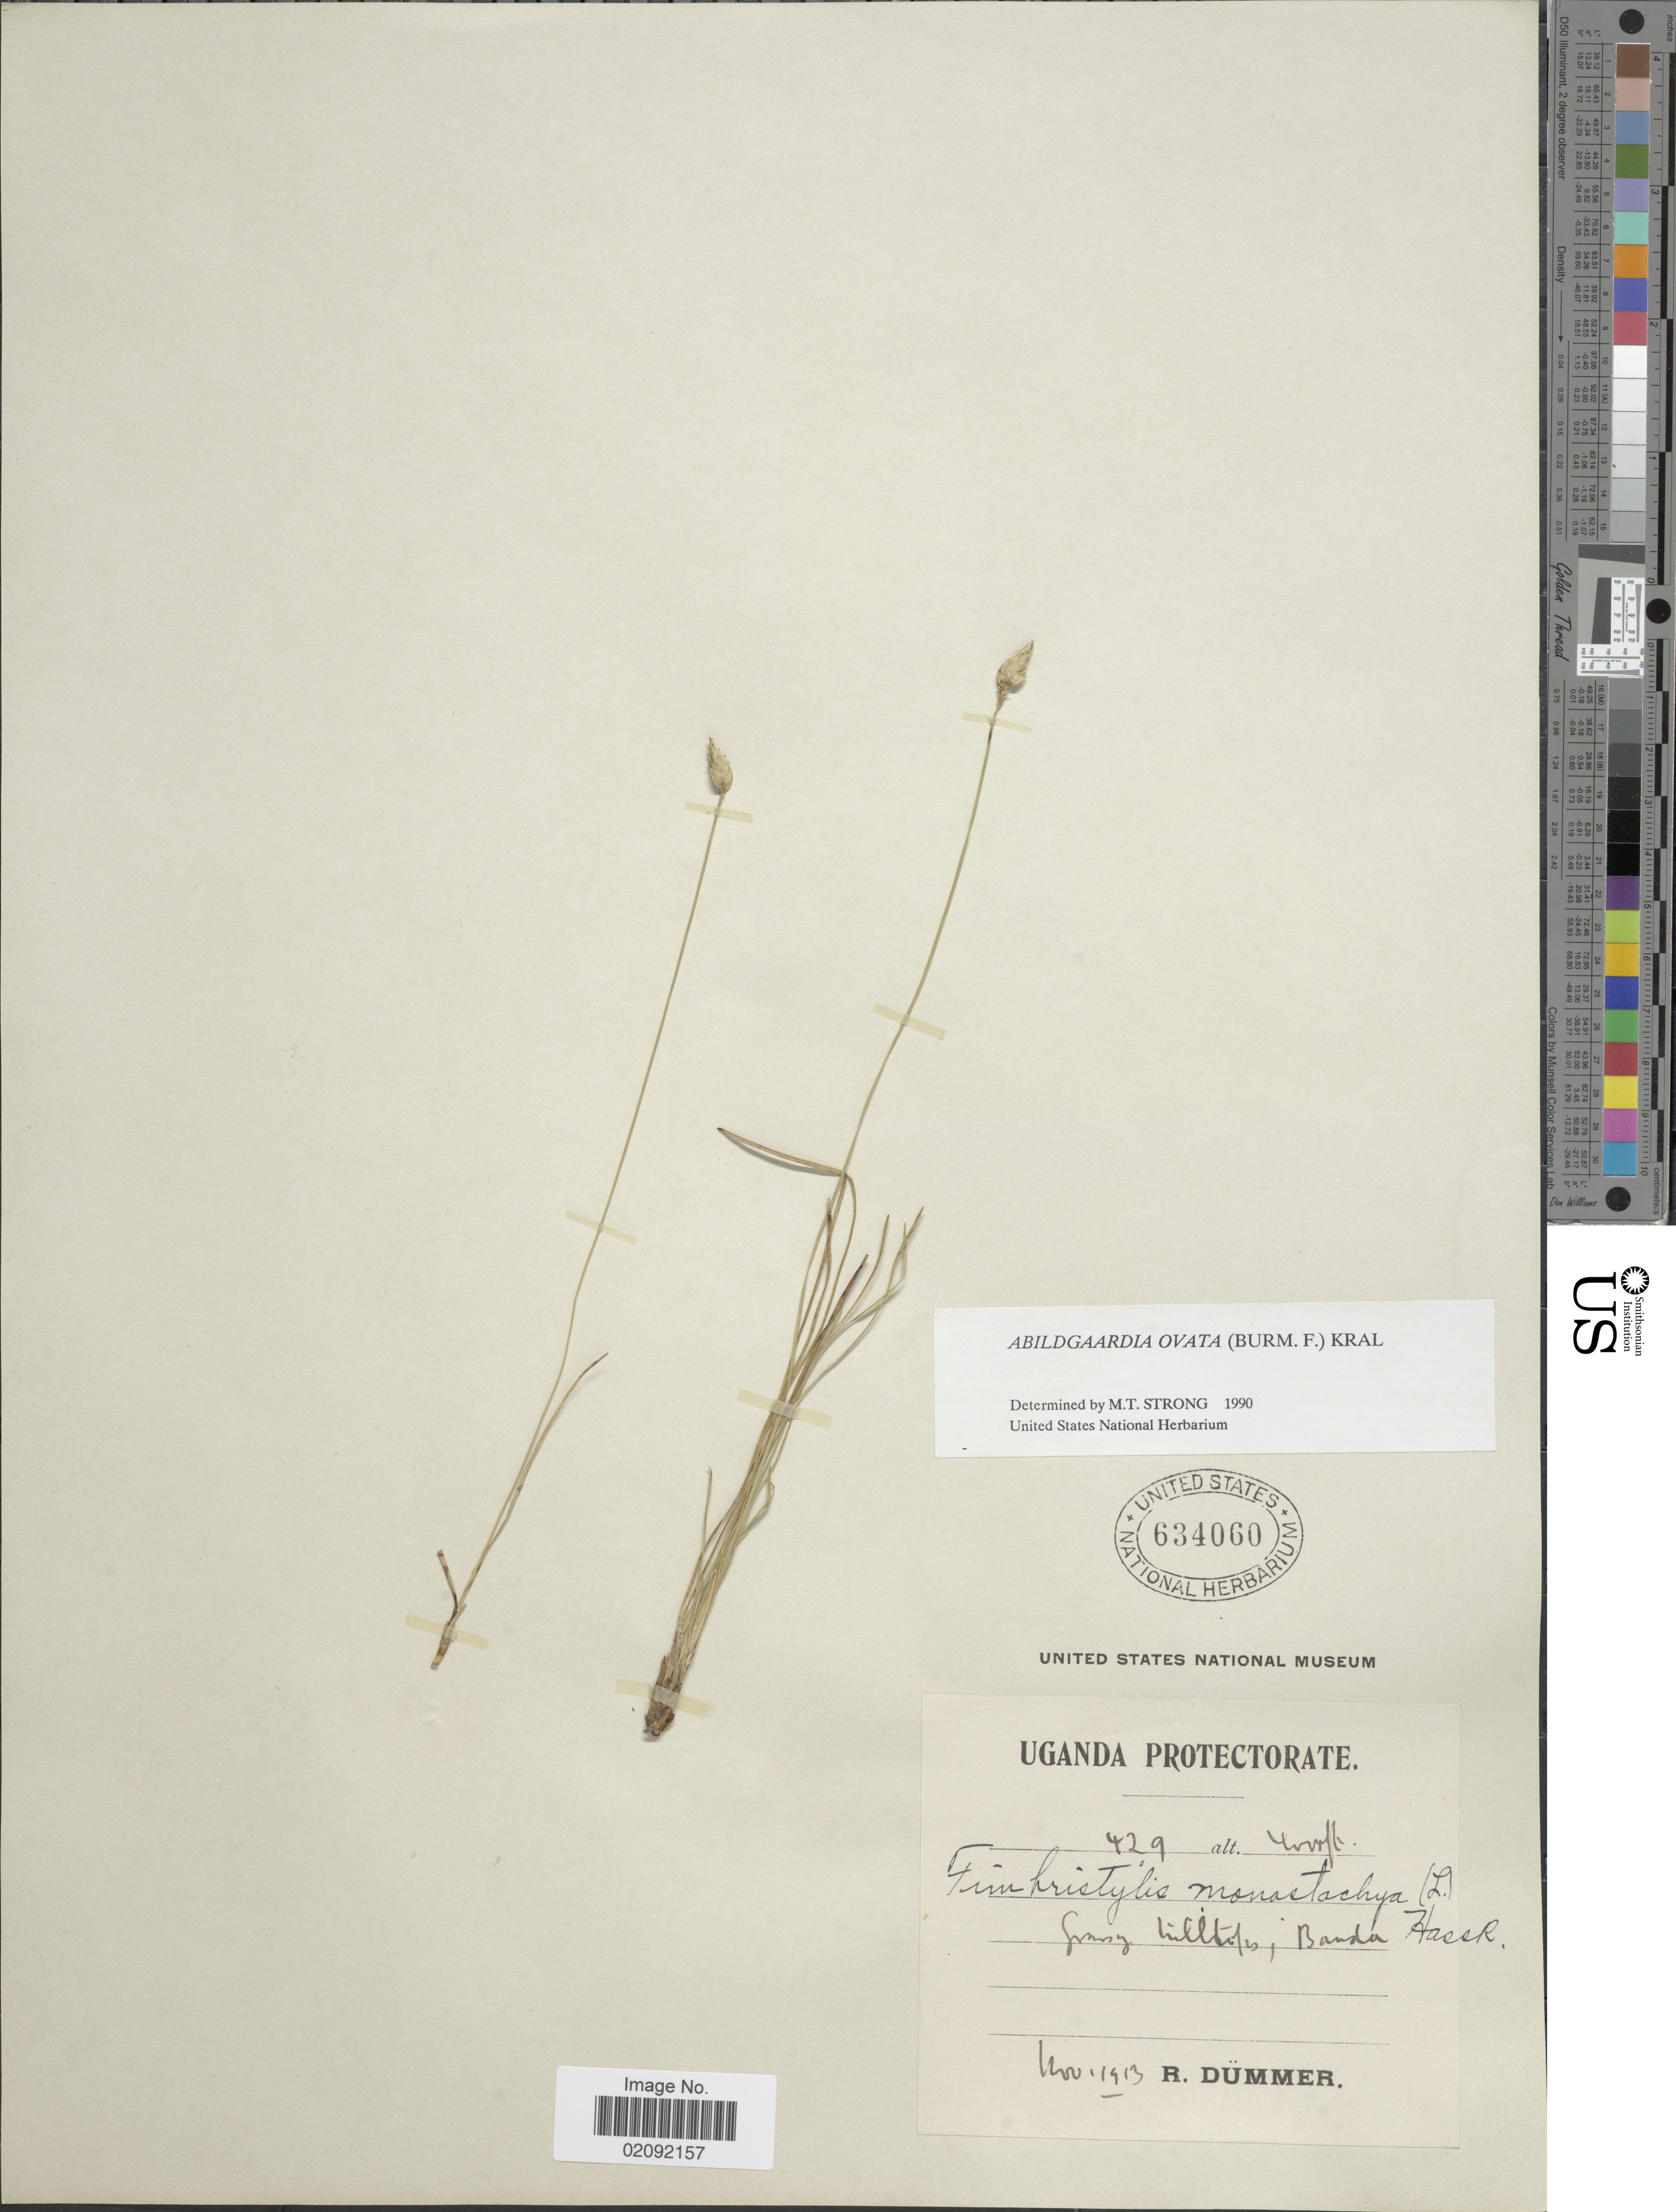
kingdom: Plantae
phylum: Tracheophyta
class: Liliopsida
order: Poales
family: Cyperaceae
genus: Abildgaardia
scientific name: Abildgaardia ovata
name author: (Burm. f.) Kral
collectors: R. Duemmer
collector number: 429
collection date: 1913-11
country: Uganda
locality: Uganda Protectorate, Banda.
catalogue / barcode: US 634060